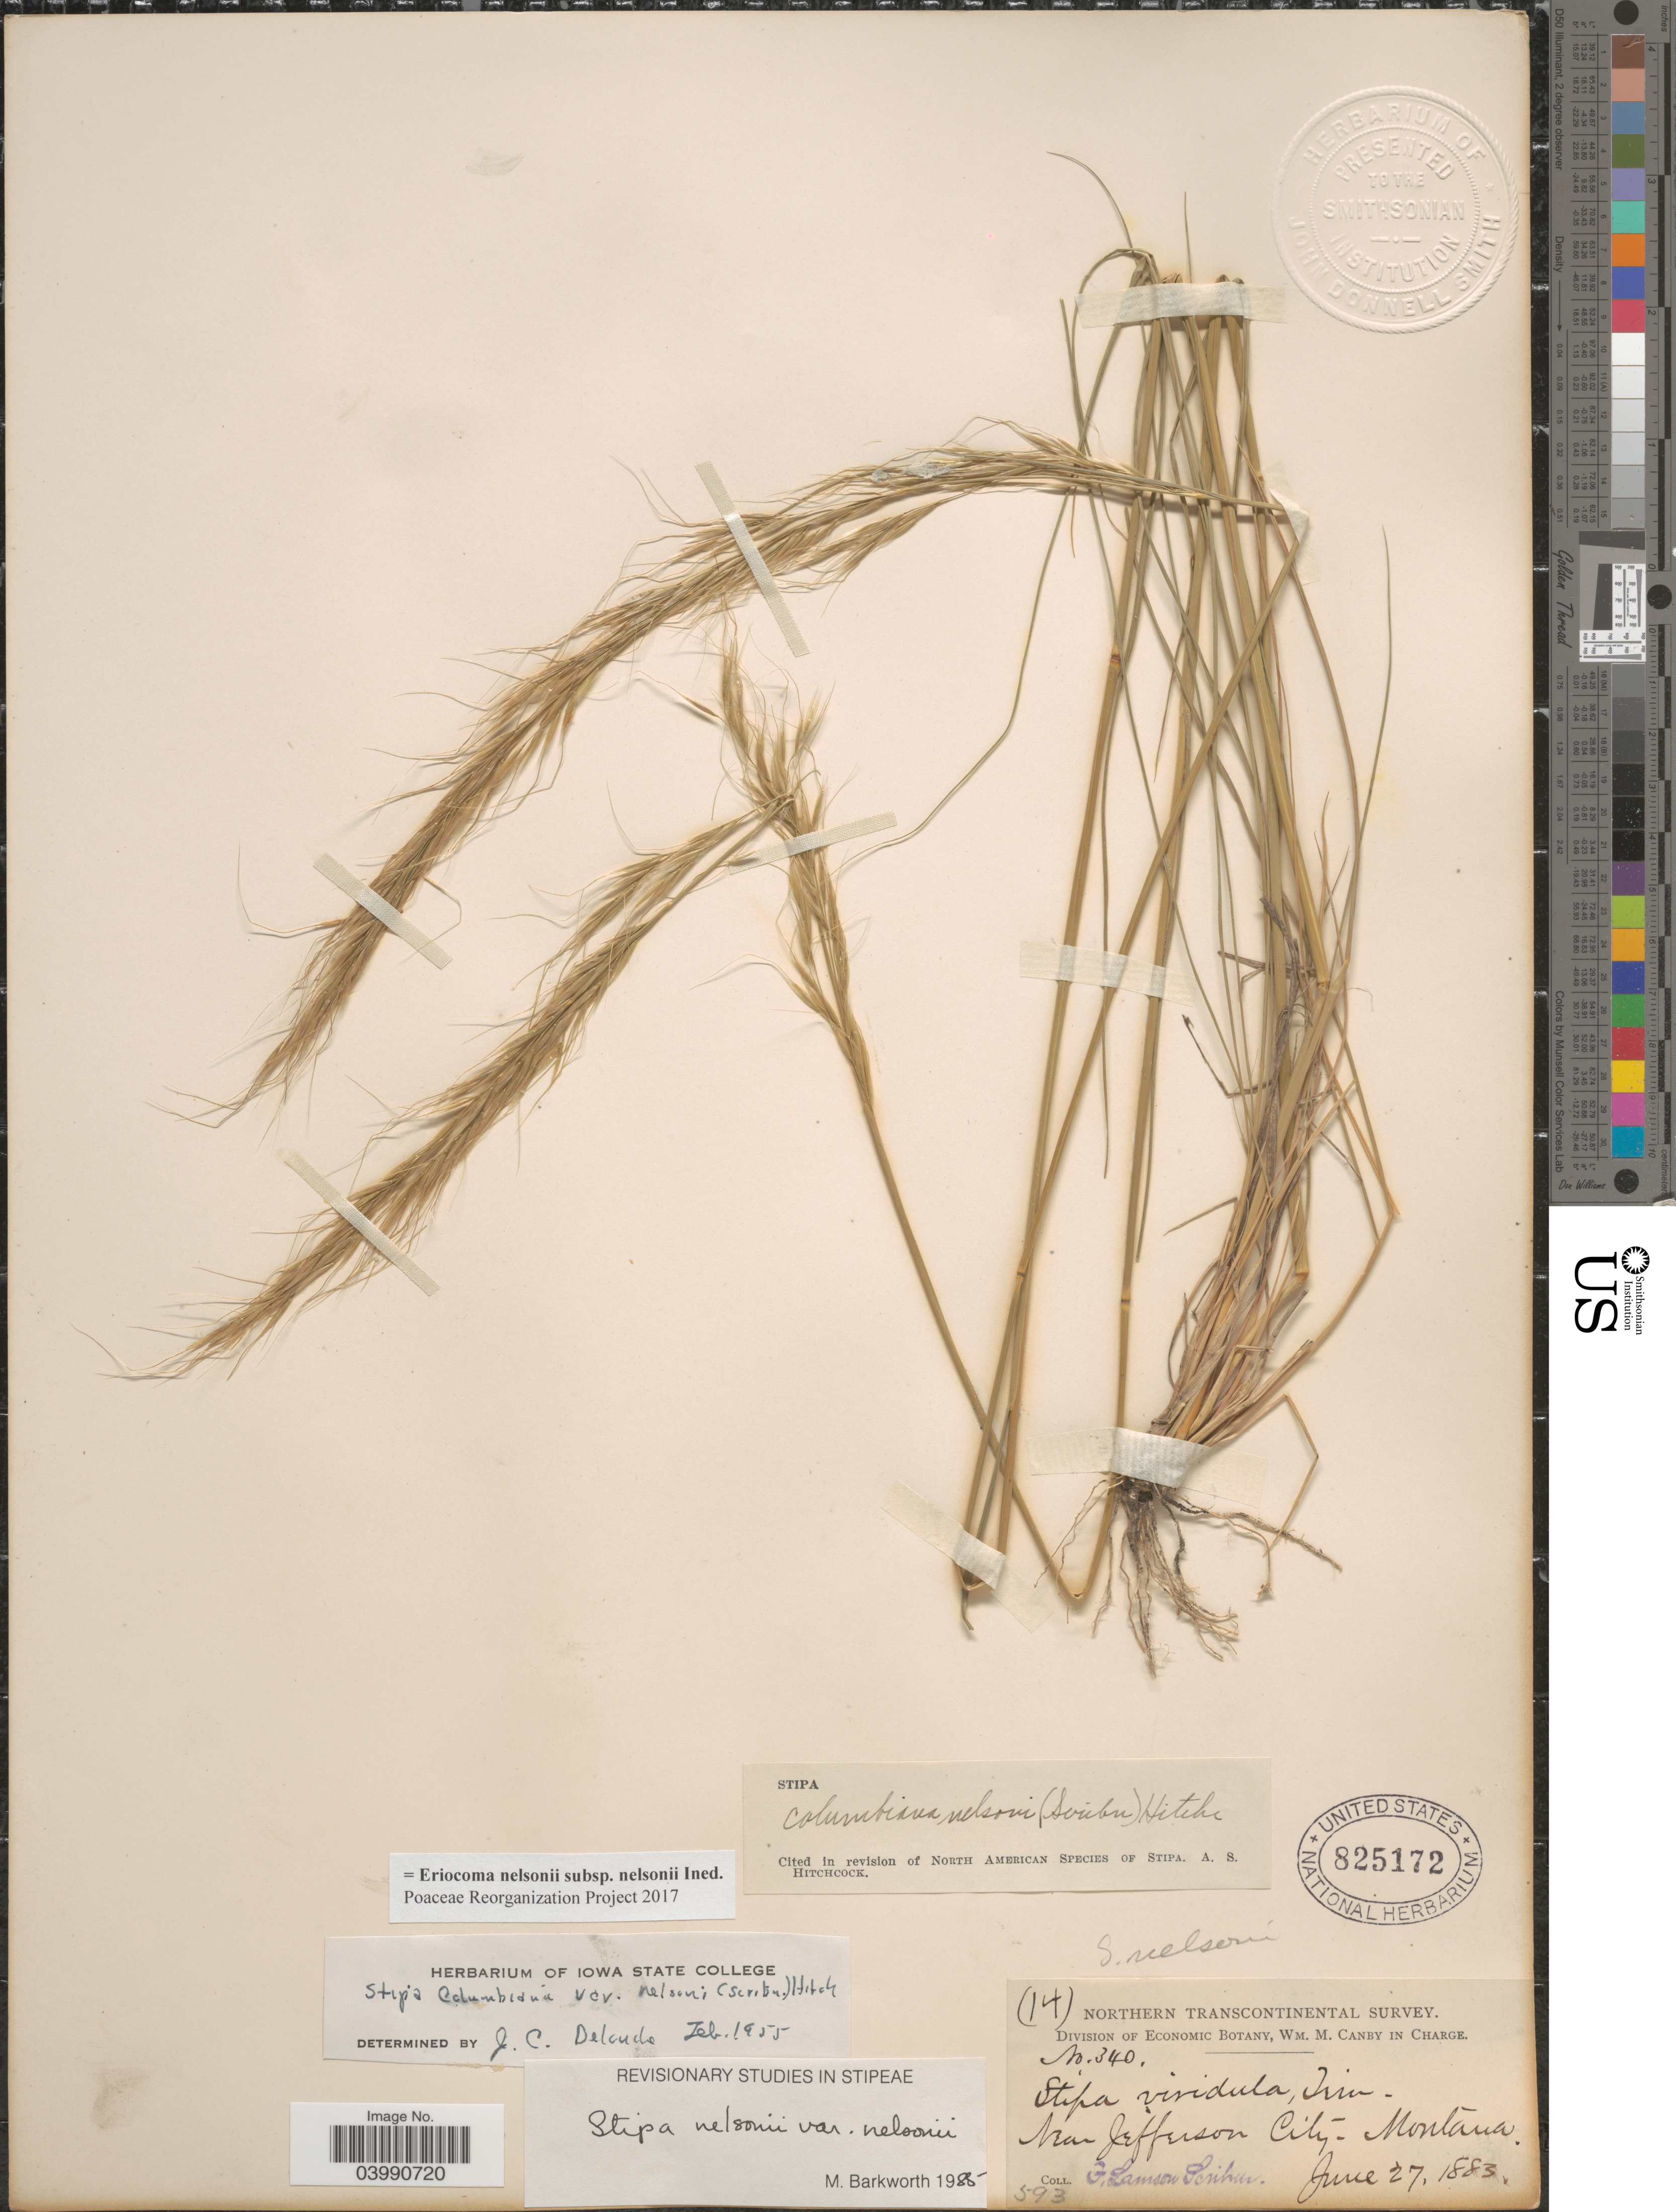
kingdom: Plantae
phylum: Tracheophyta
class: Liliopsida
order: Poales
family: Poaceae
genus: Eriocoma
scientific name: Eriocoma nelsonii subsp. nelsonii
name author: (Scribn.) Romasch.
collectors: F. L. Scribner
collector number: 340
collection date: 1883-06-27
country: United States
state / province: Montana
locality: Near Jefferson City.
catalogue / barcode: US 825172